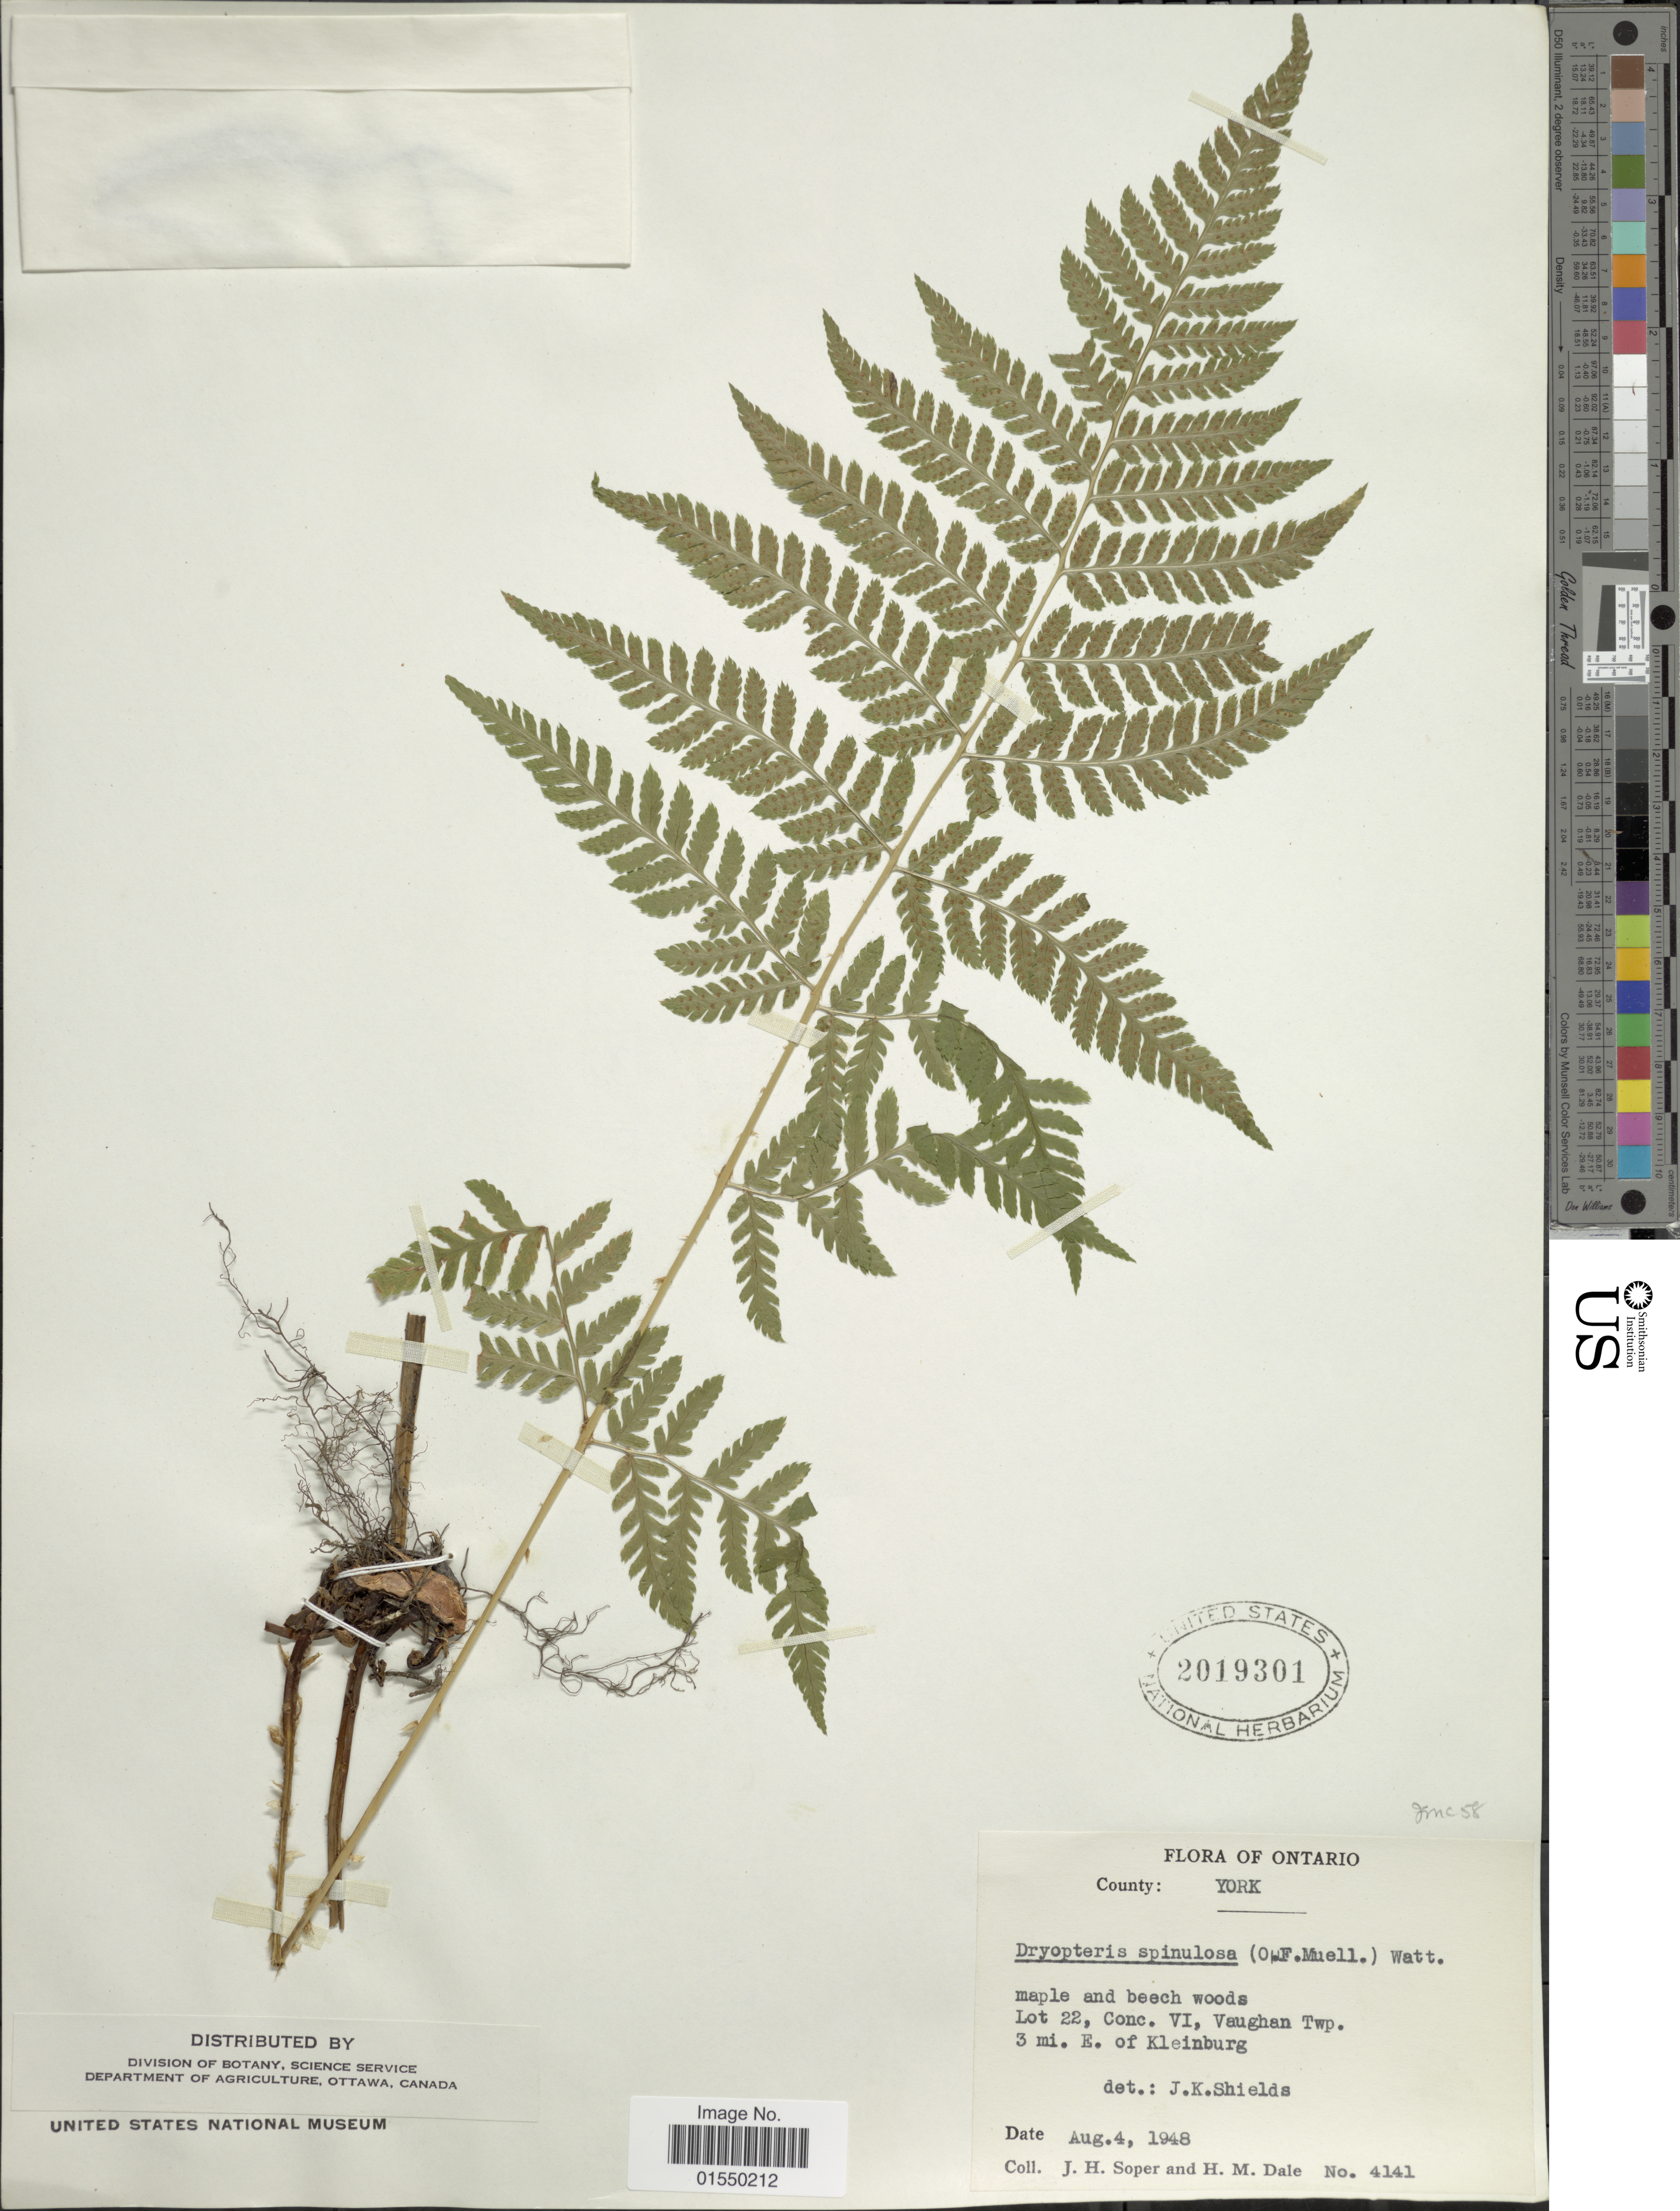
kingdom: Plantae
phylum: Tracheophyta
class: Polypodiopsida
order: Polypodiales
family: Dryopteridaceae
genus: Dryopteris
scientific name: Dryopteris carthusiana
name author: (Villars) H.P. Fuchs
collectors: J. H. Soper & H. M. Dale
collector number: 4141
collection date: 1948-08-04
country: Canada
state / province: Ontario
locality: County York, Lot 22, Conc. 4, Vaughan Twp. 3 mi. E. of Kleinburg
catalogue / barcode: US 2019301